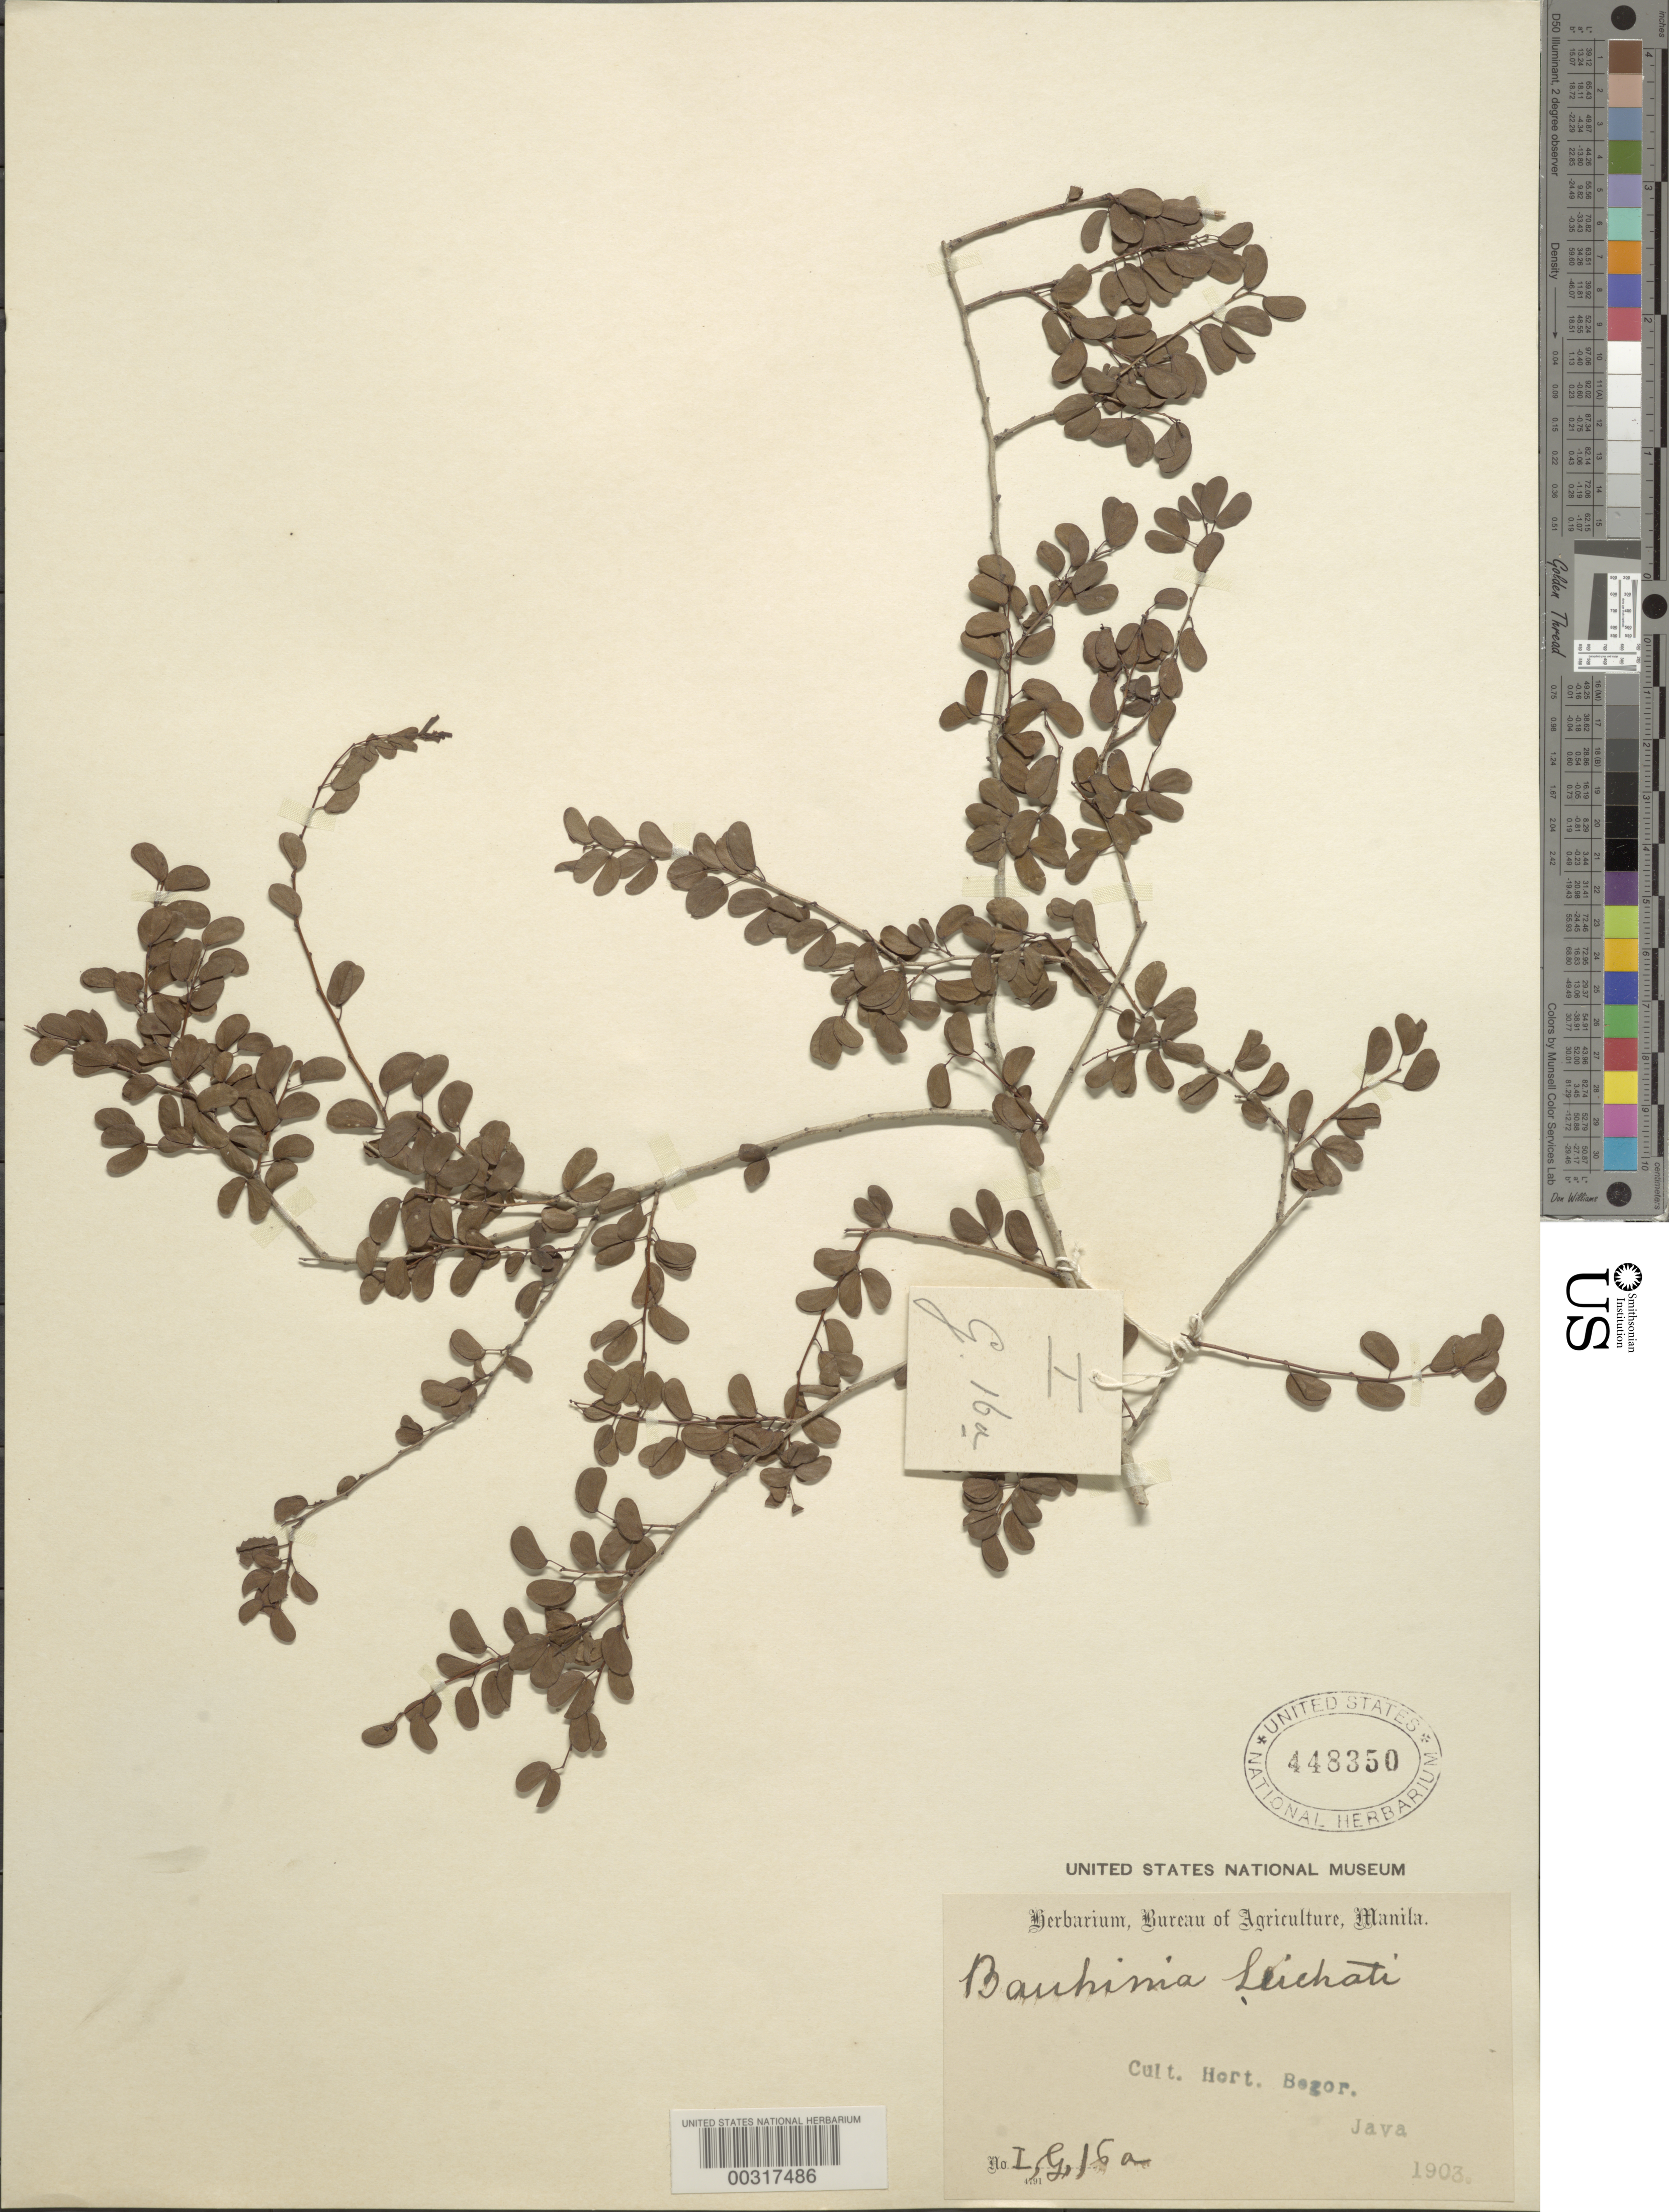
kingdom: Plantae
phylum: Tracheophyta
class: Magnoliopsida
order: Fabales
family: Fabaceae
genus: Bauhinia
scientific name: Bauhinia sp.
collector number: I,g,16a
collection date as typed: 1903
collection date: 1903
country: Indonesia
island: Java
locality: Hort. bogor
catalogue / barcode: US 448350